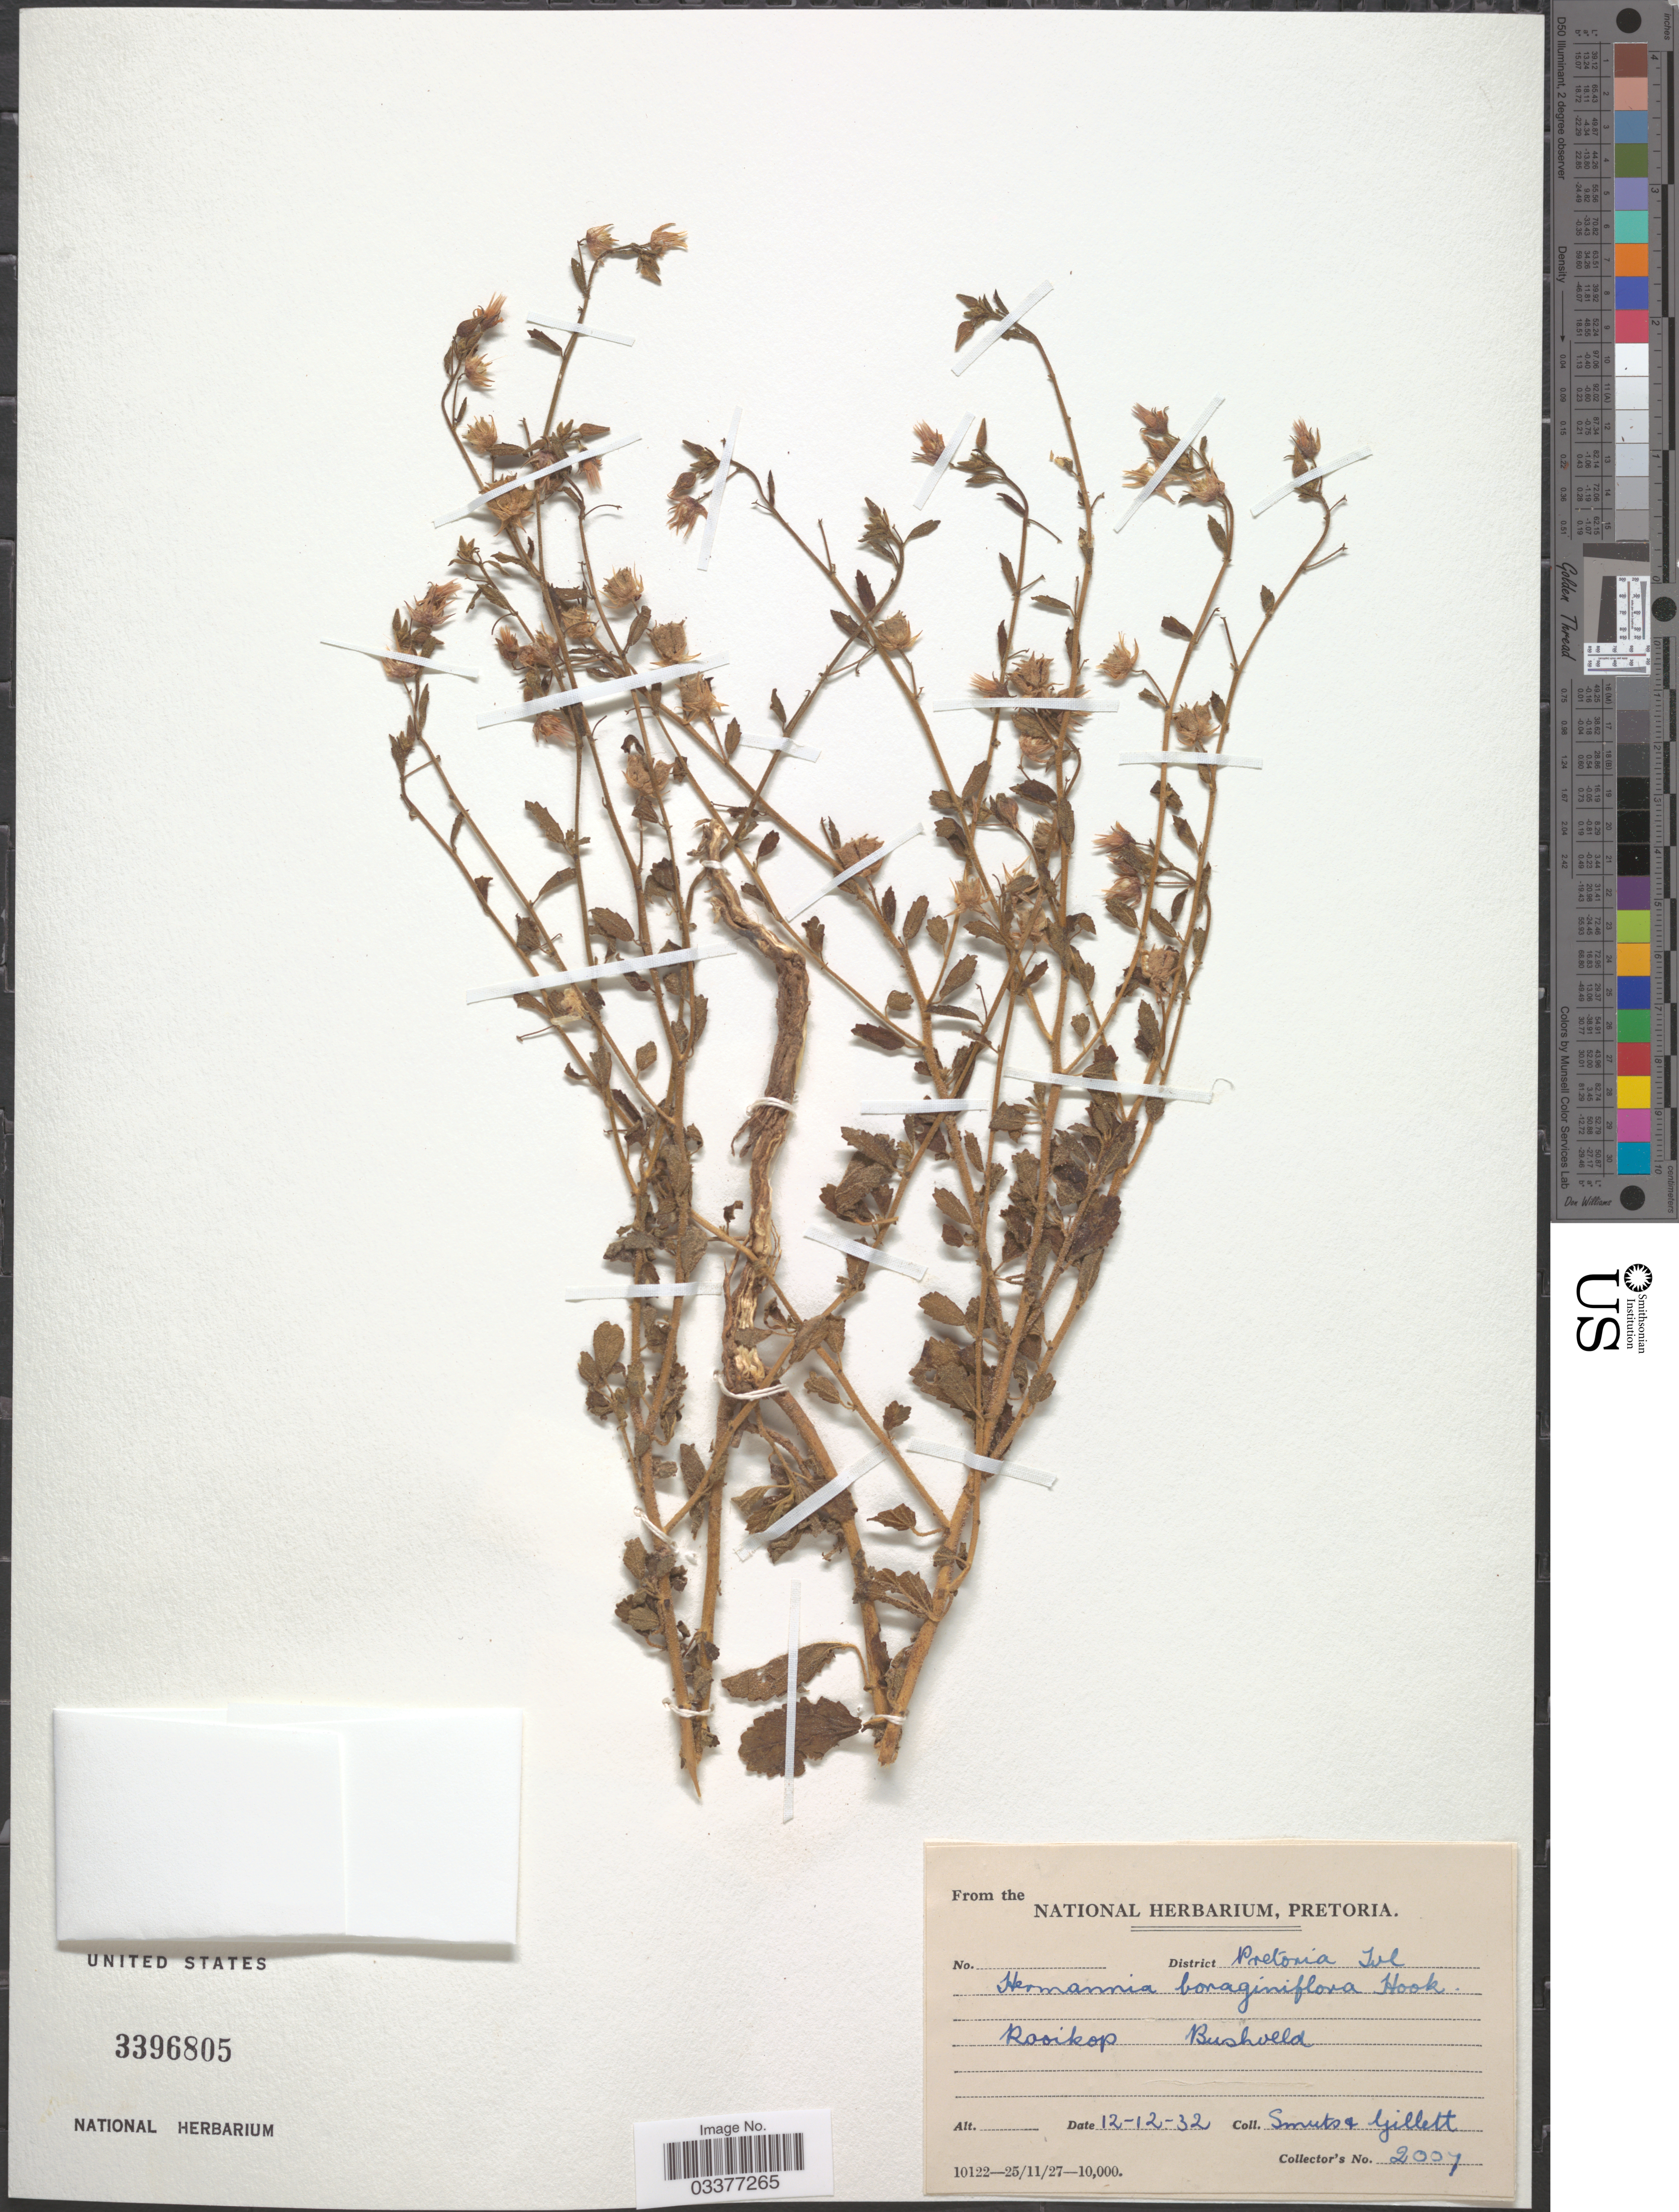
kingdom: Plantae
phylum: Tracheophyta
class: Magnoliopsida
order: Malvales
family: Malvaceae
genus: Hermannia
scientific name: Hermannia boraginiflora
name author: Hook.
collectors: Smuts & Gillett, --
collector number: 2007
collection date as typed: Transcribed d/m/y: 12/12/32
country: South Africa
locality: District Pretoria Tvl. Rooikop.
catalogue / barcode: US 3396805